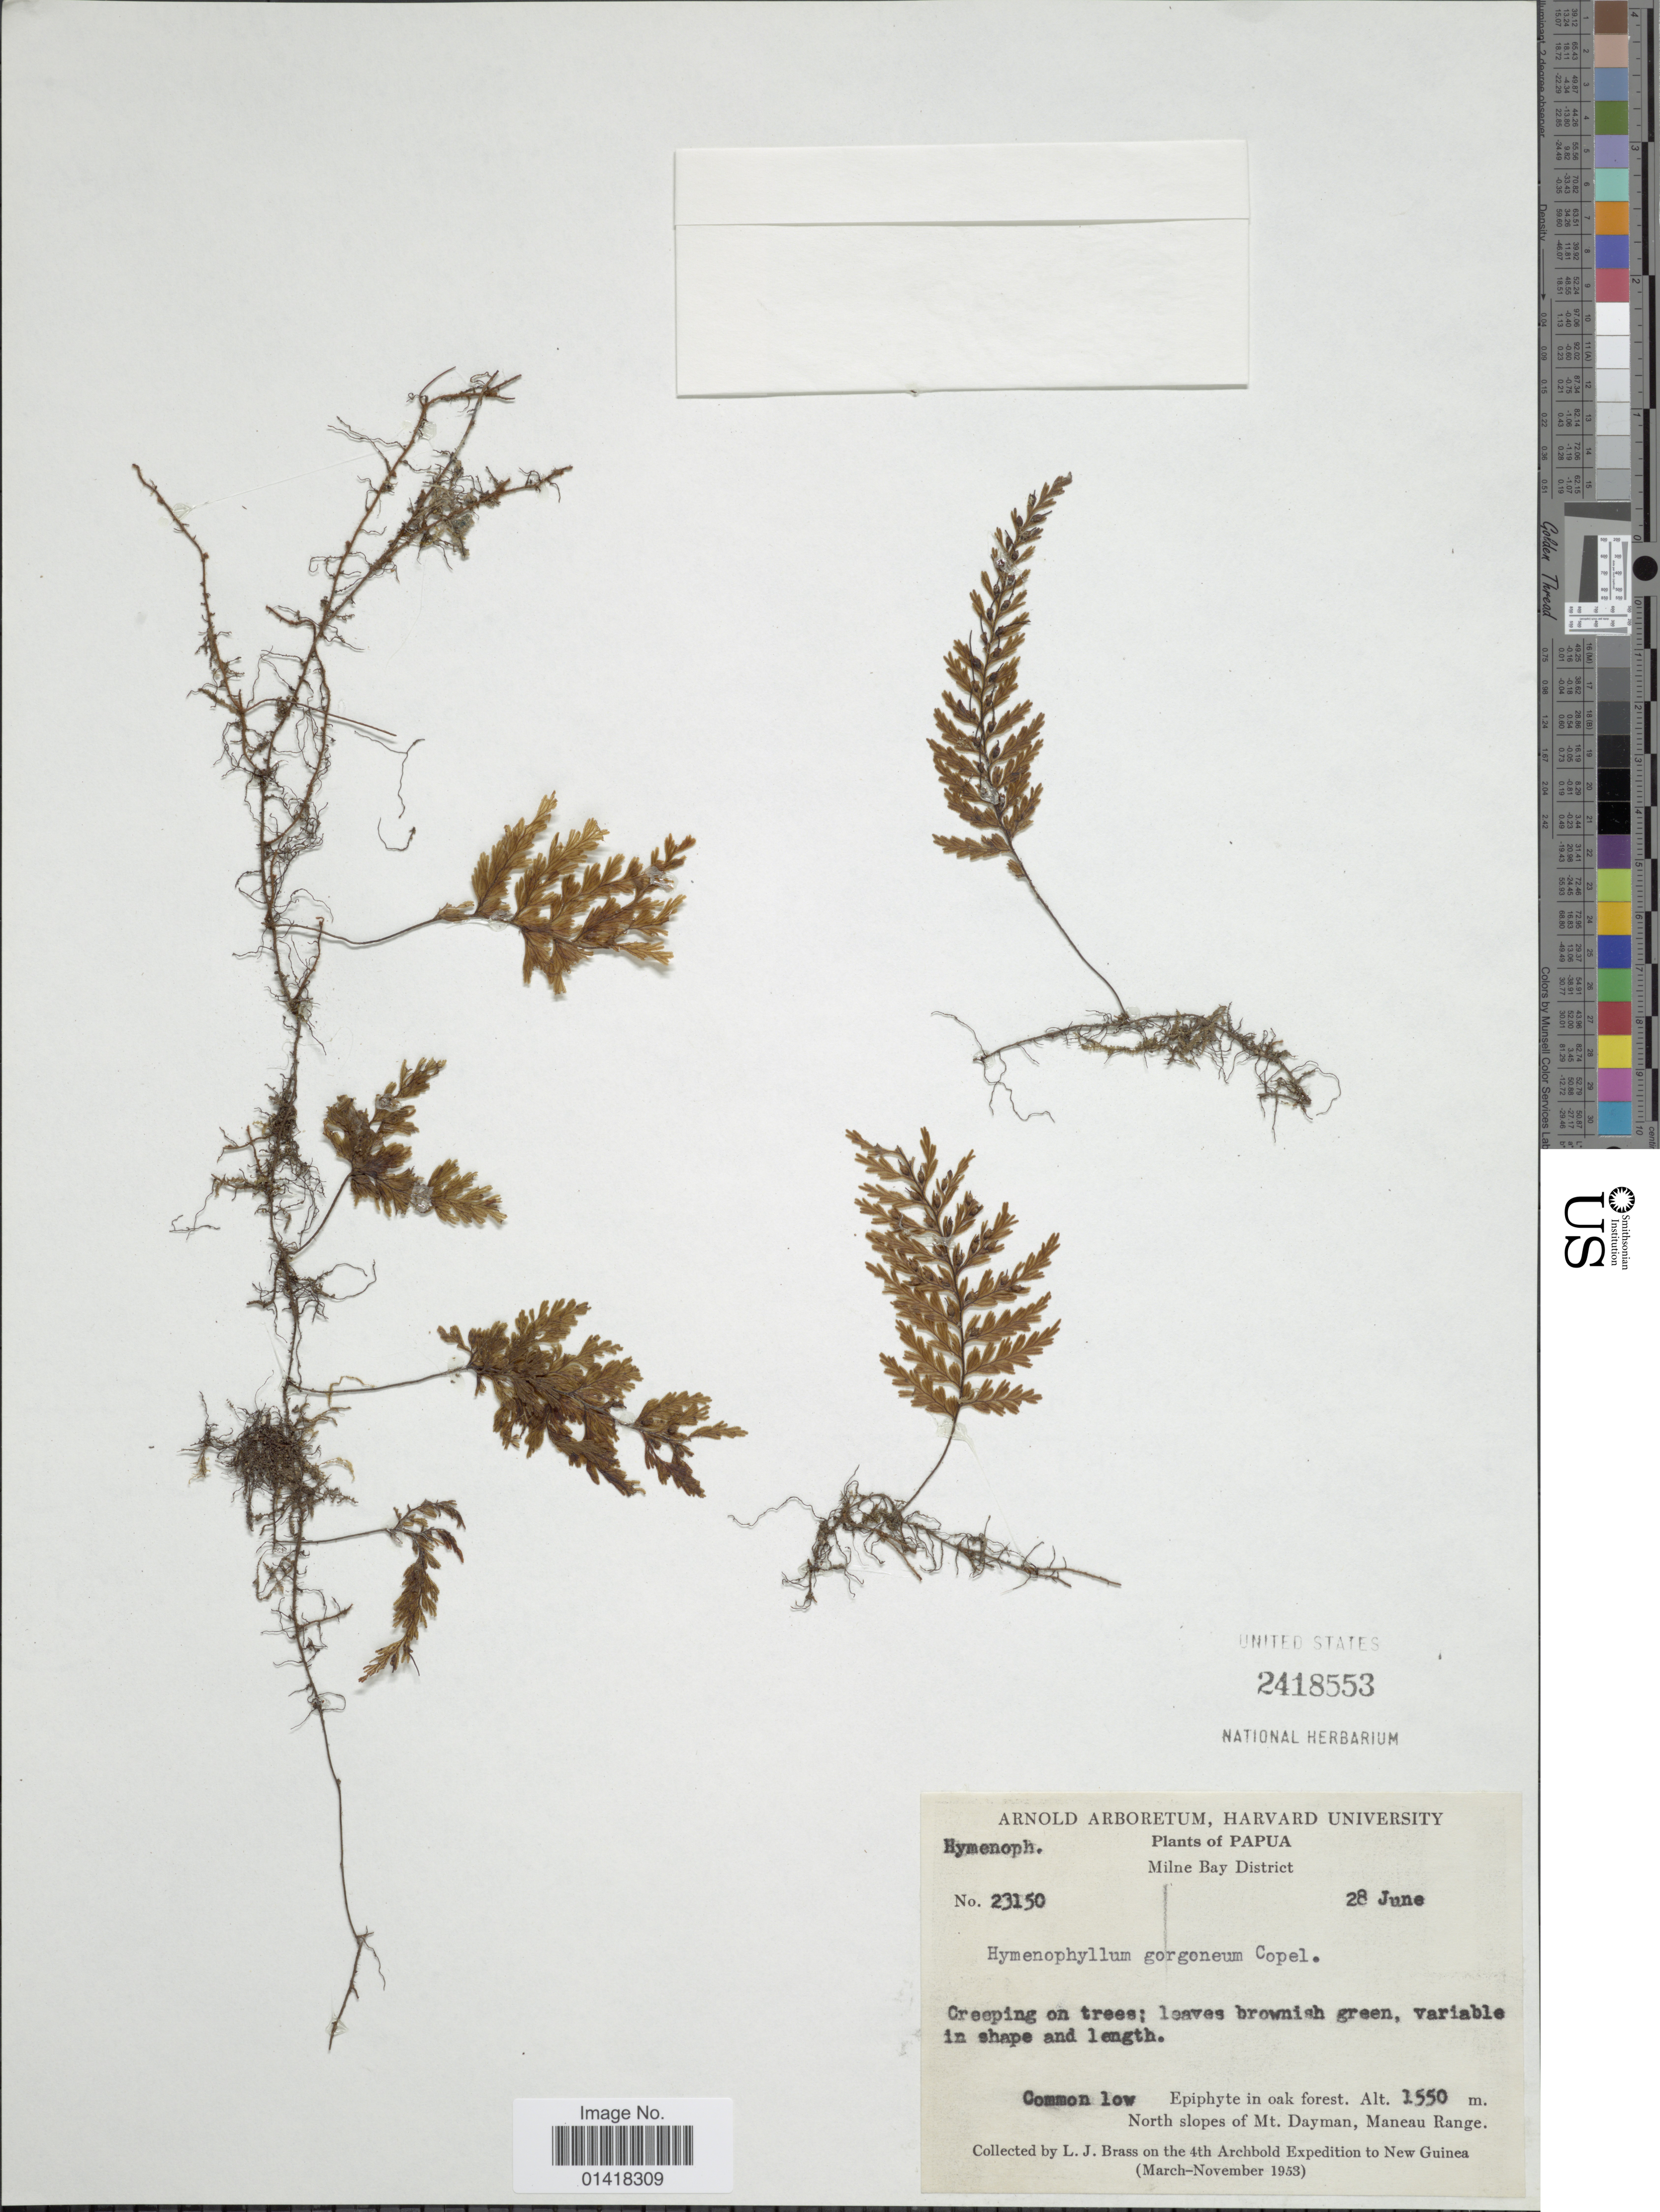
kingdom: Plantae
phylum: Tracheophyta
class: Polypodiopsida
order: Hymenophyllales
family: Hymenophyllaceae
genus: Hymenophyllum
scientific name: Hymenophyllum gorgoneum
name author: Copel.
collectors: L. J. Brass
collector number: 23150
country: Papua New Guinea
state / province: Milne Bay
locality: Milne Bay District. Epiphyte in oak forest. North slopes of Mt. Dayman, Maneau Range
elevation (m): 1550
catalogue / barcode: US 2418553